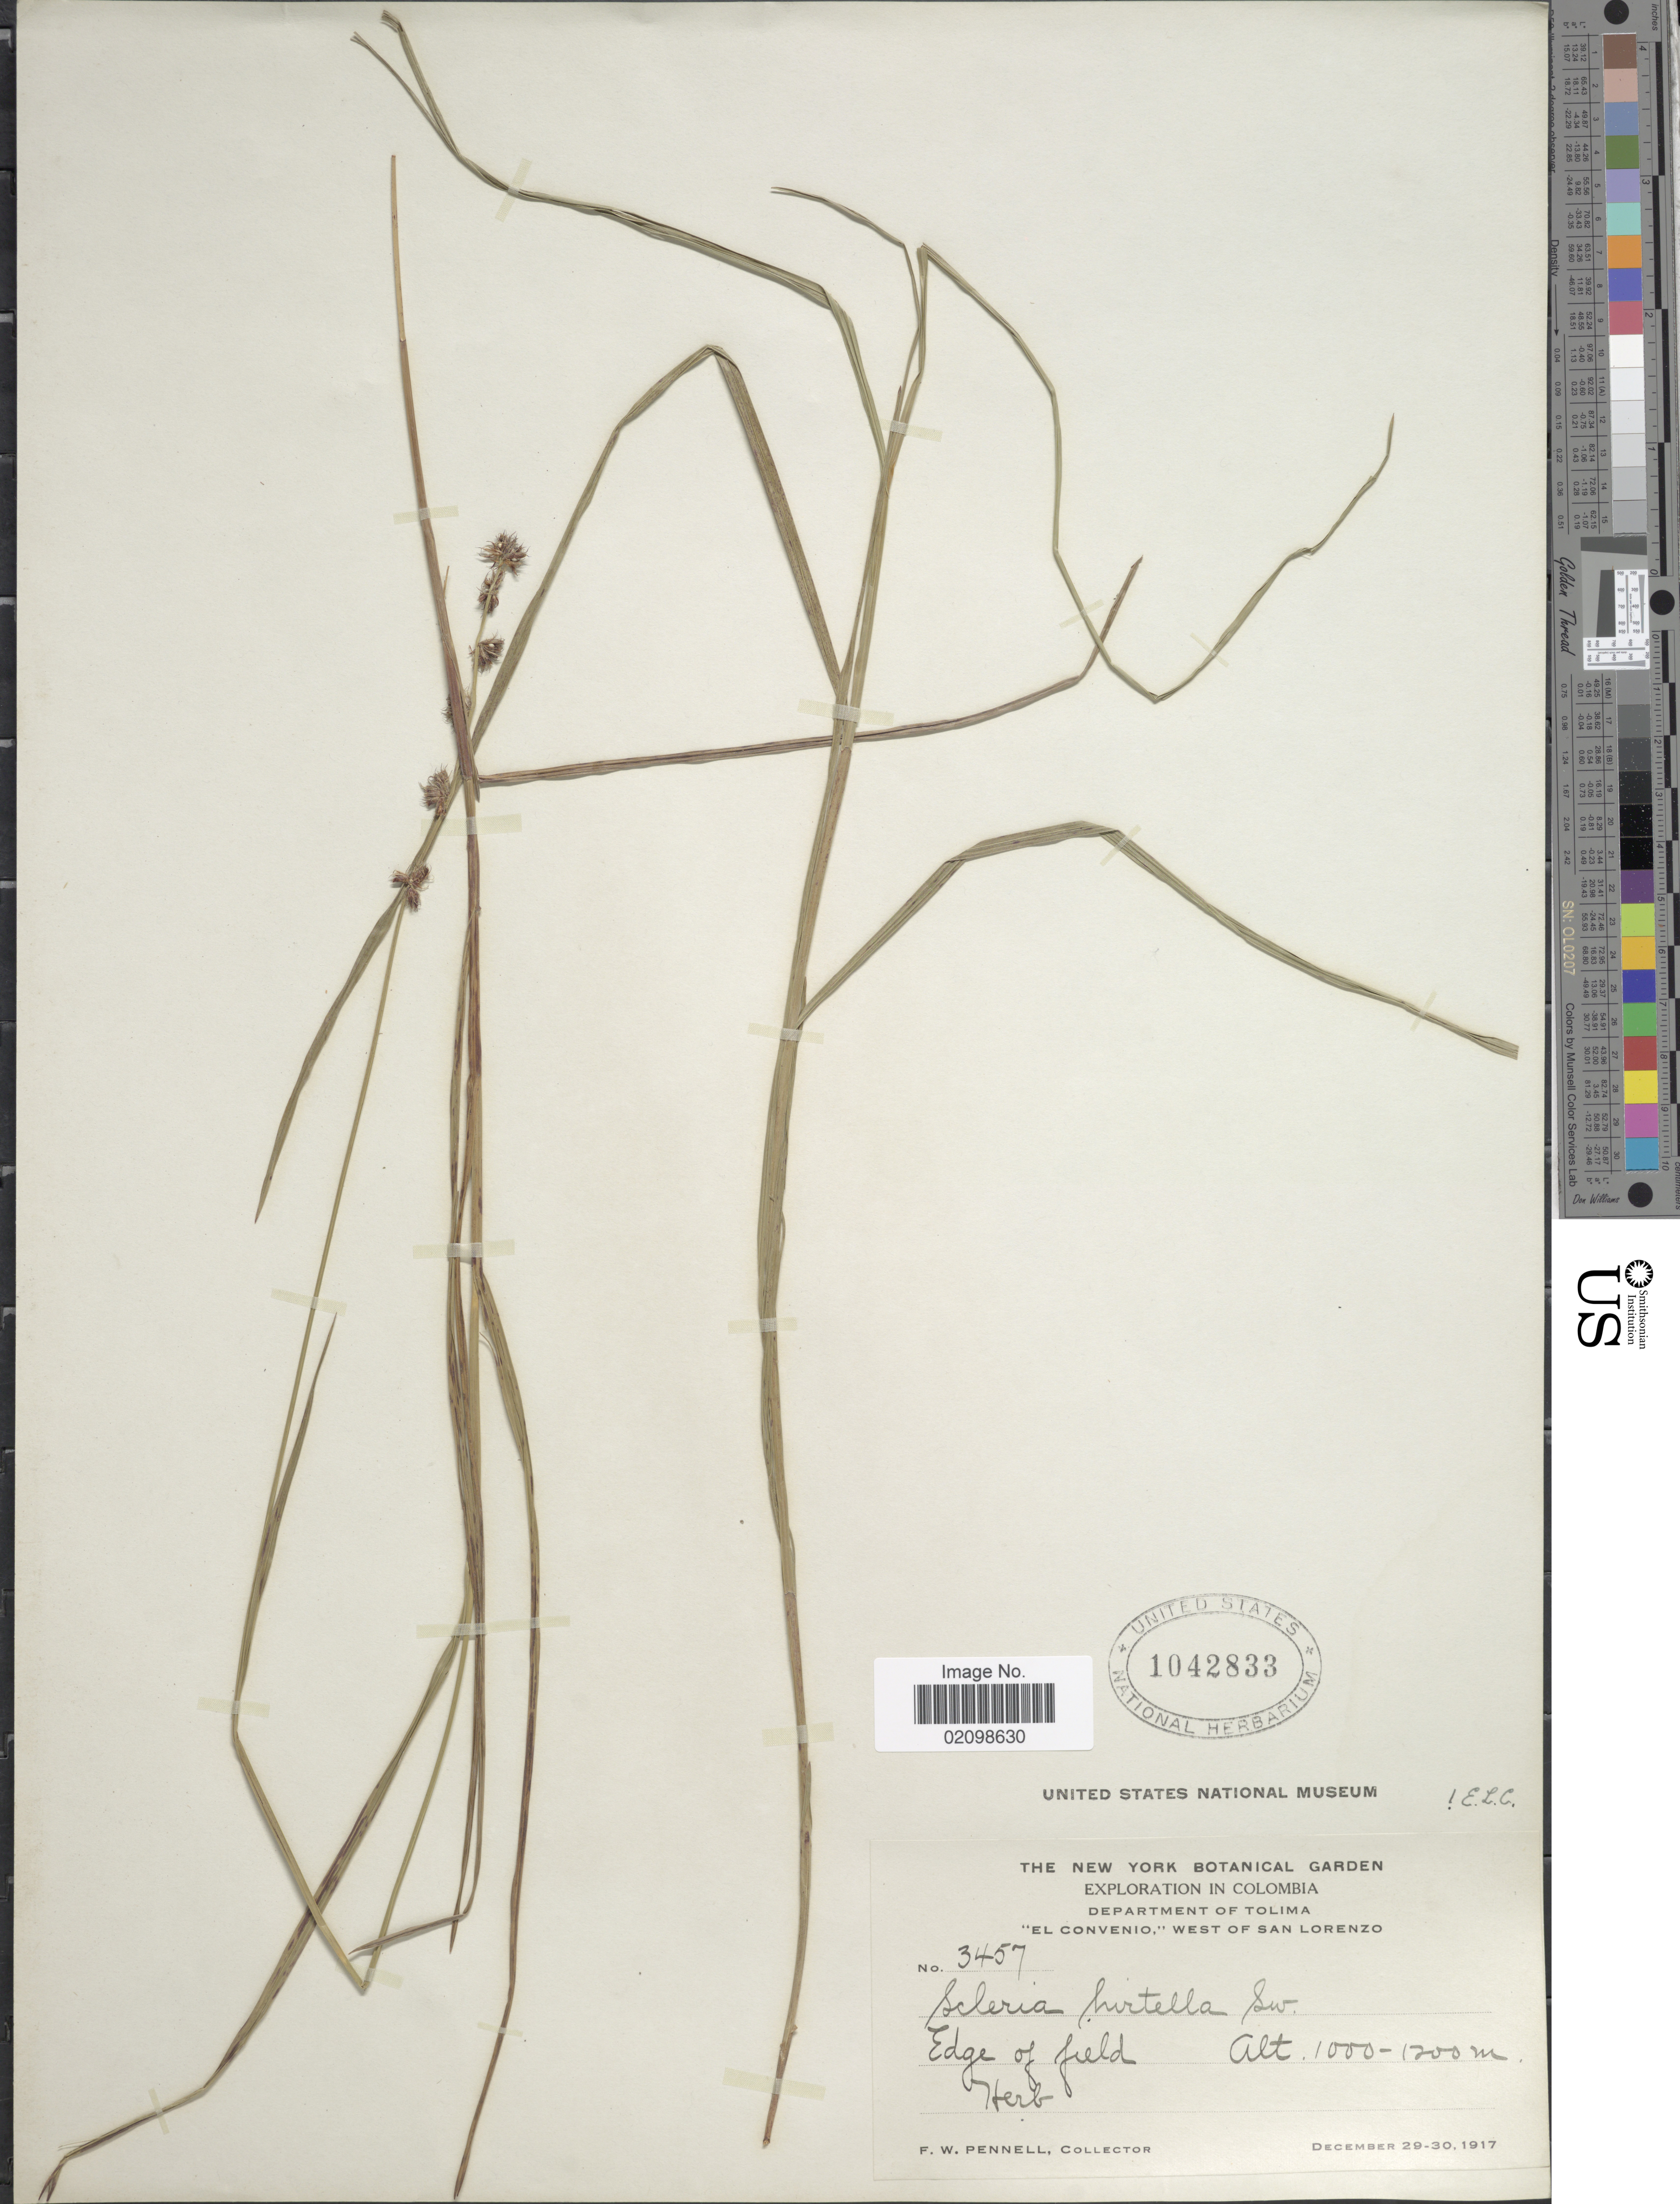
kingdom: Plantae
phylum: Tracheophyta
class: Liliopsida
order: Poales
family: Cyperaceae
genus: Scleria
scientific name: Scleria distans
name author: Poir.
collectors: F. W. Pennell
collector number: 3457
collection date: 1917-12-29/1917-12-30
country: Colombia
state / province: Tolima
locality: Edge of field. "El concenio, "West of San Lorenzo.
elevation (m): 1000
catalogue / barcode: US 1042833